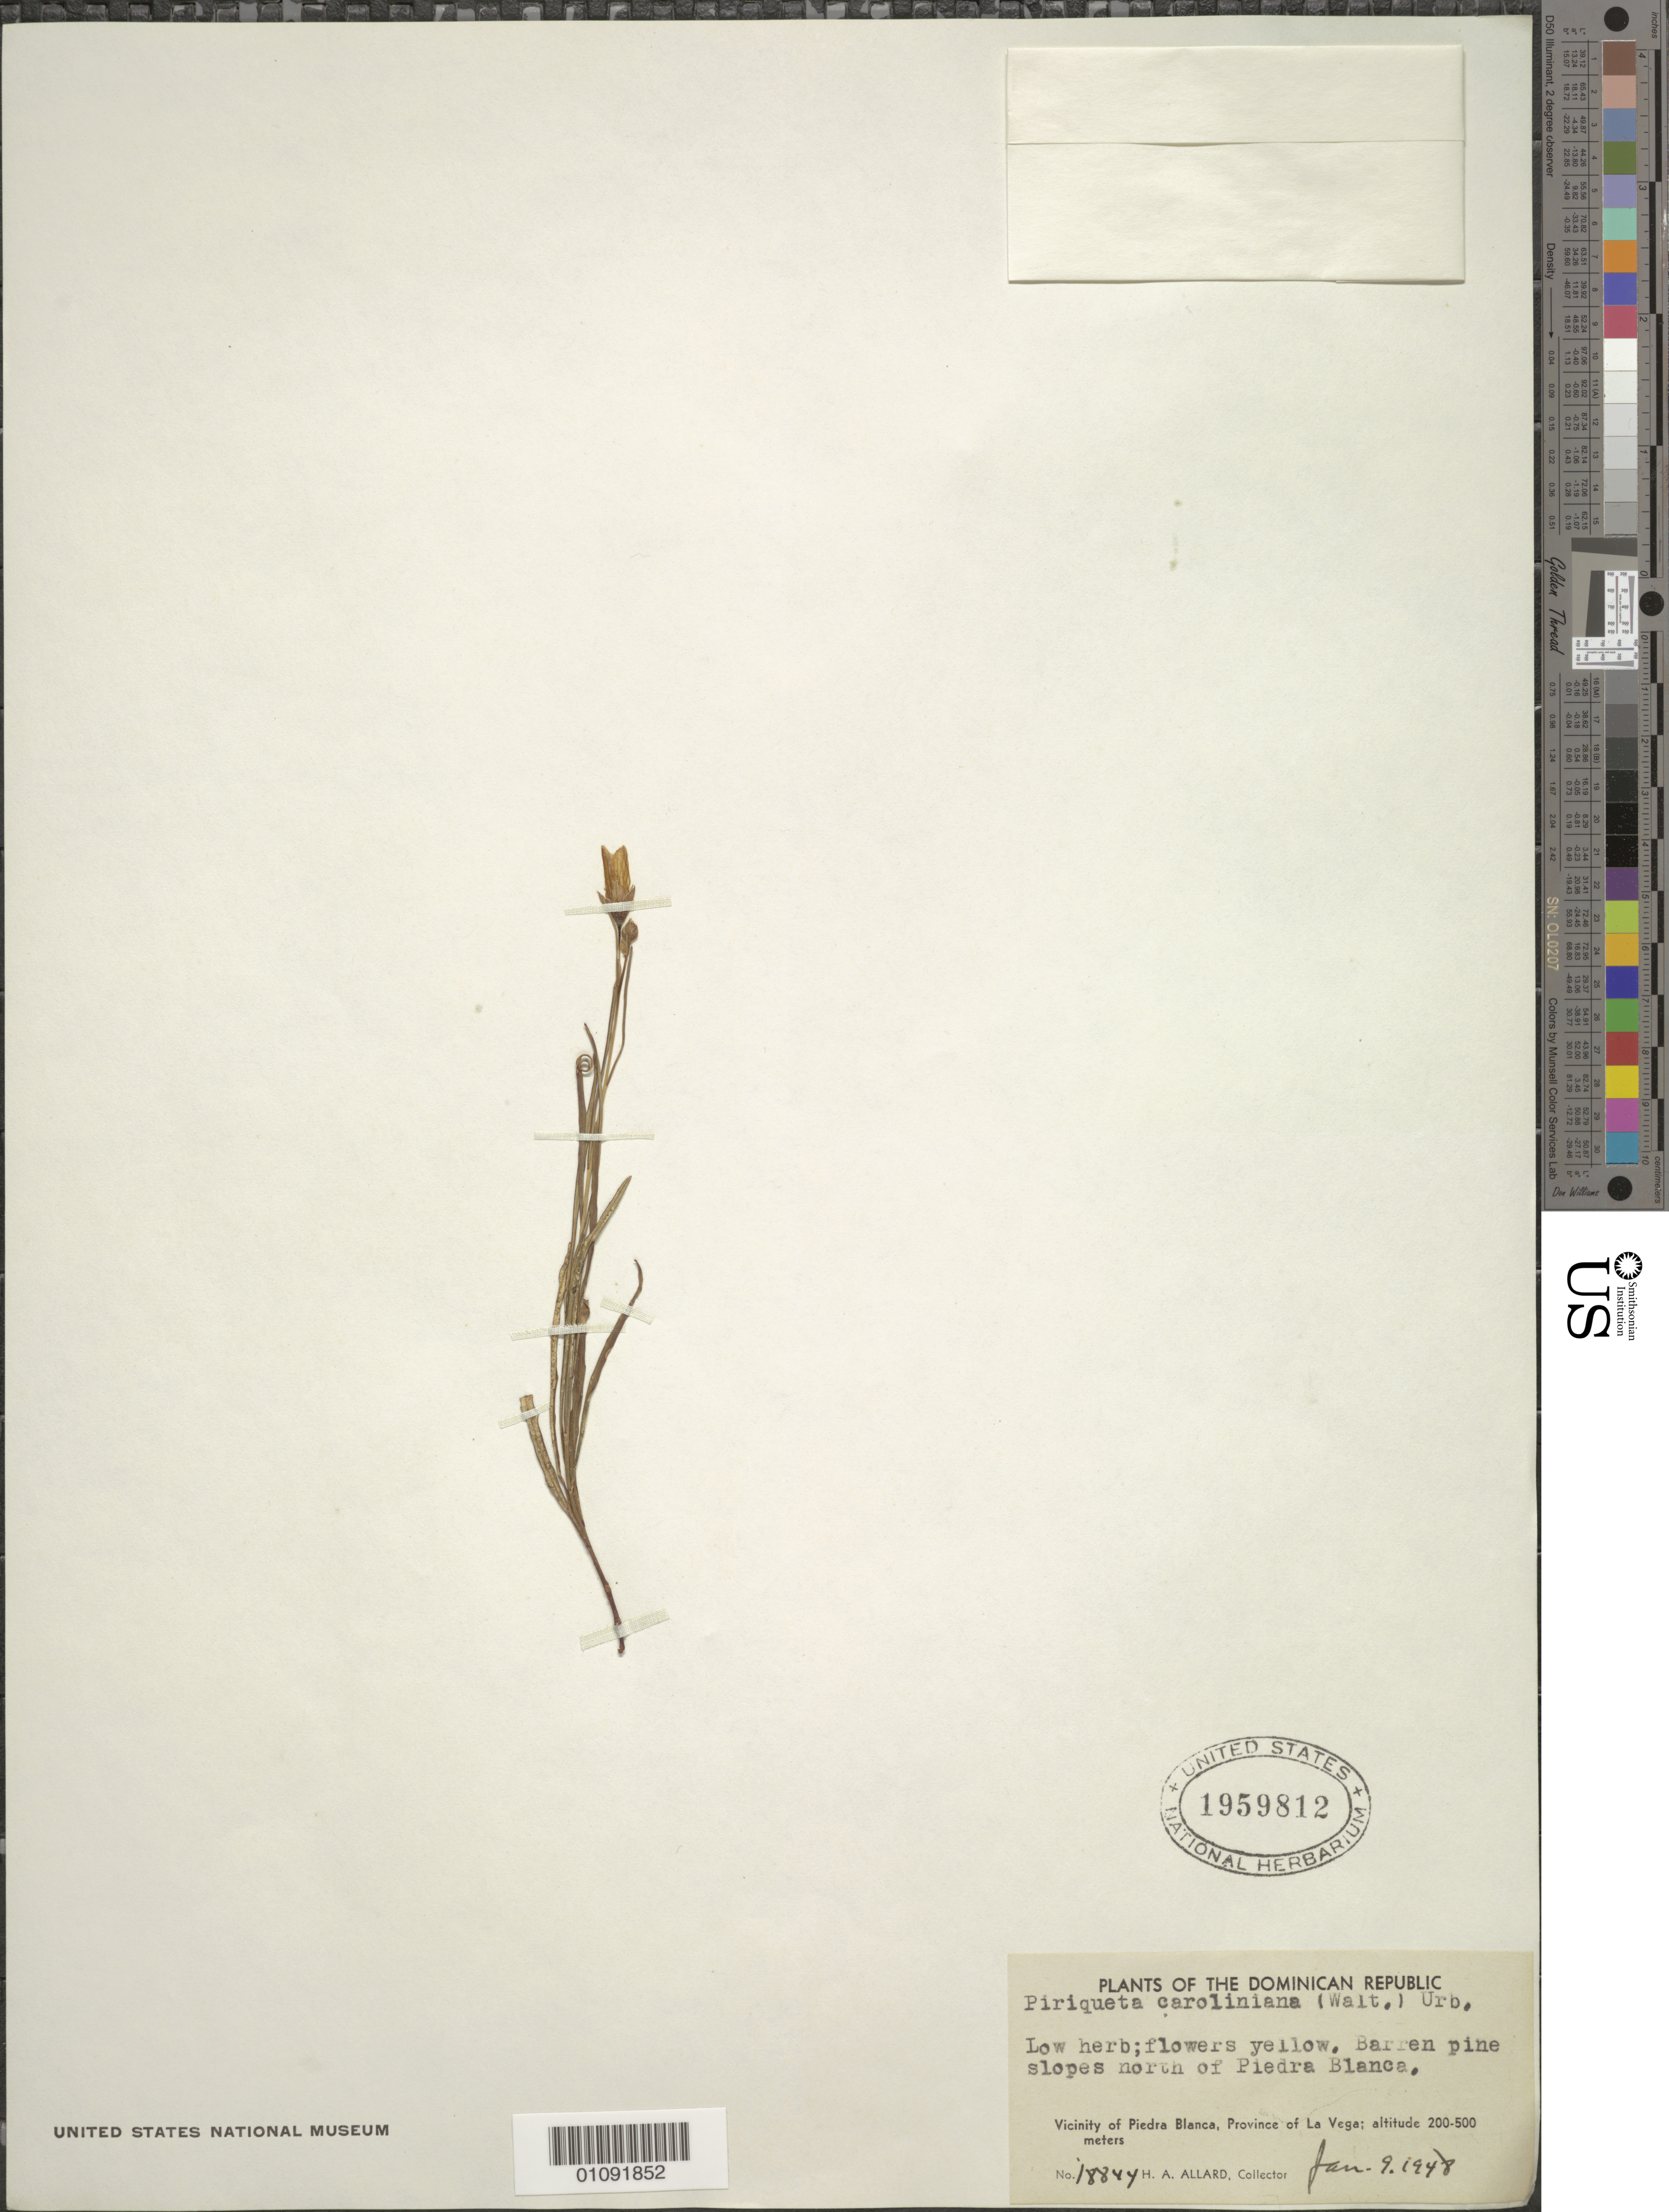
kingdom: Plantae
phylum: Tracheophyta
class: Magnoliopsida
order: Malpighiales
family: Turneraceae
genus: Piriqueta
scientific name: Piriqueta cistoides subsp. caroliniana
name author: (Walter) Arbo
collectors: H. A. Allard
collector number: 18844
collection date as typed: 09 Jan 1948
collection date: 1948-01-09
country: Dominican Republic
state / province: La Vega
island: Hispaniola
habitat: barren pine slopes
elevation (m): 200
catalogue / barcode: US 1959812